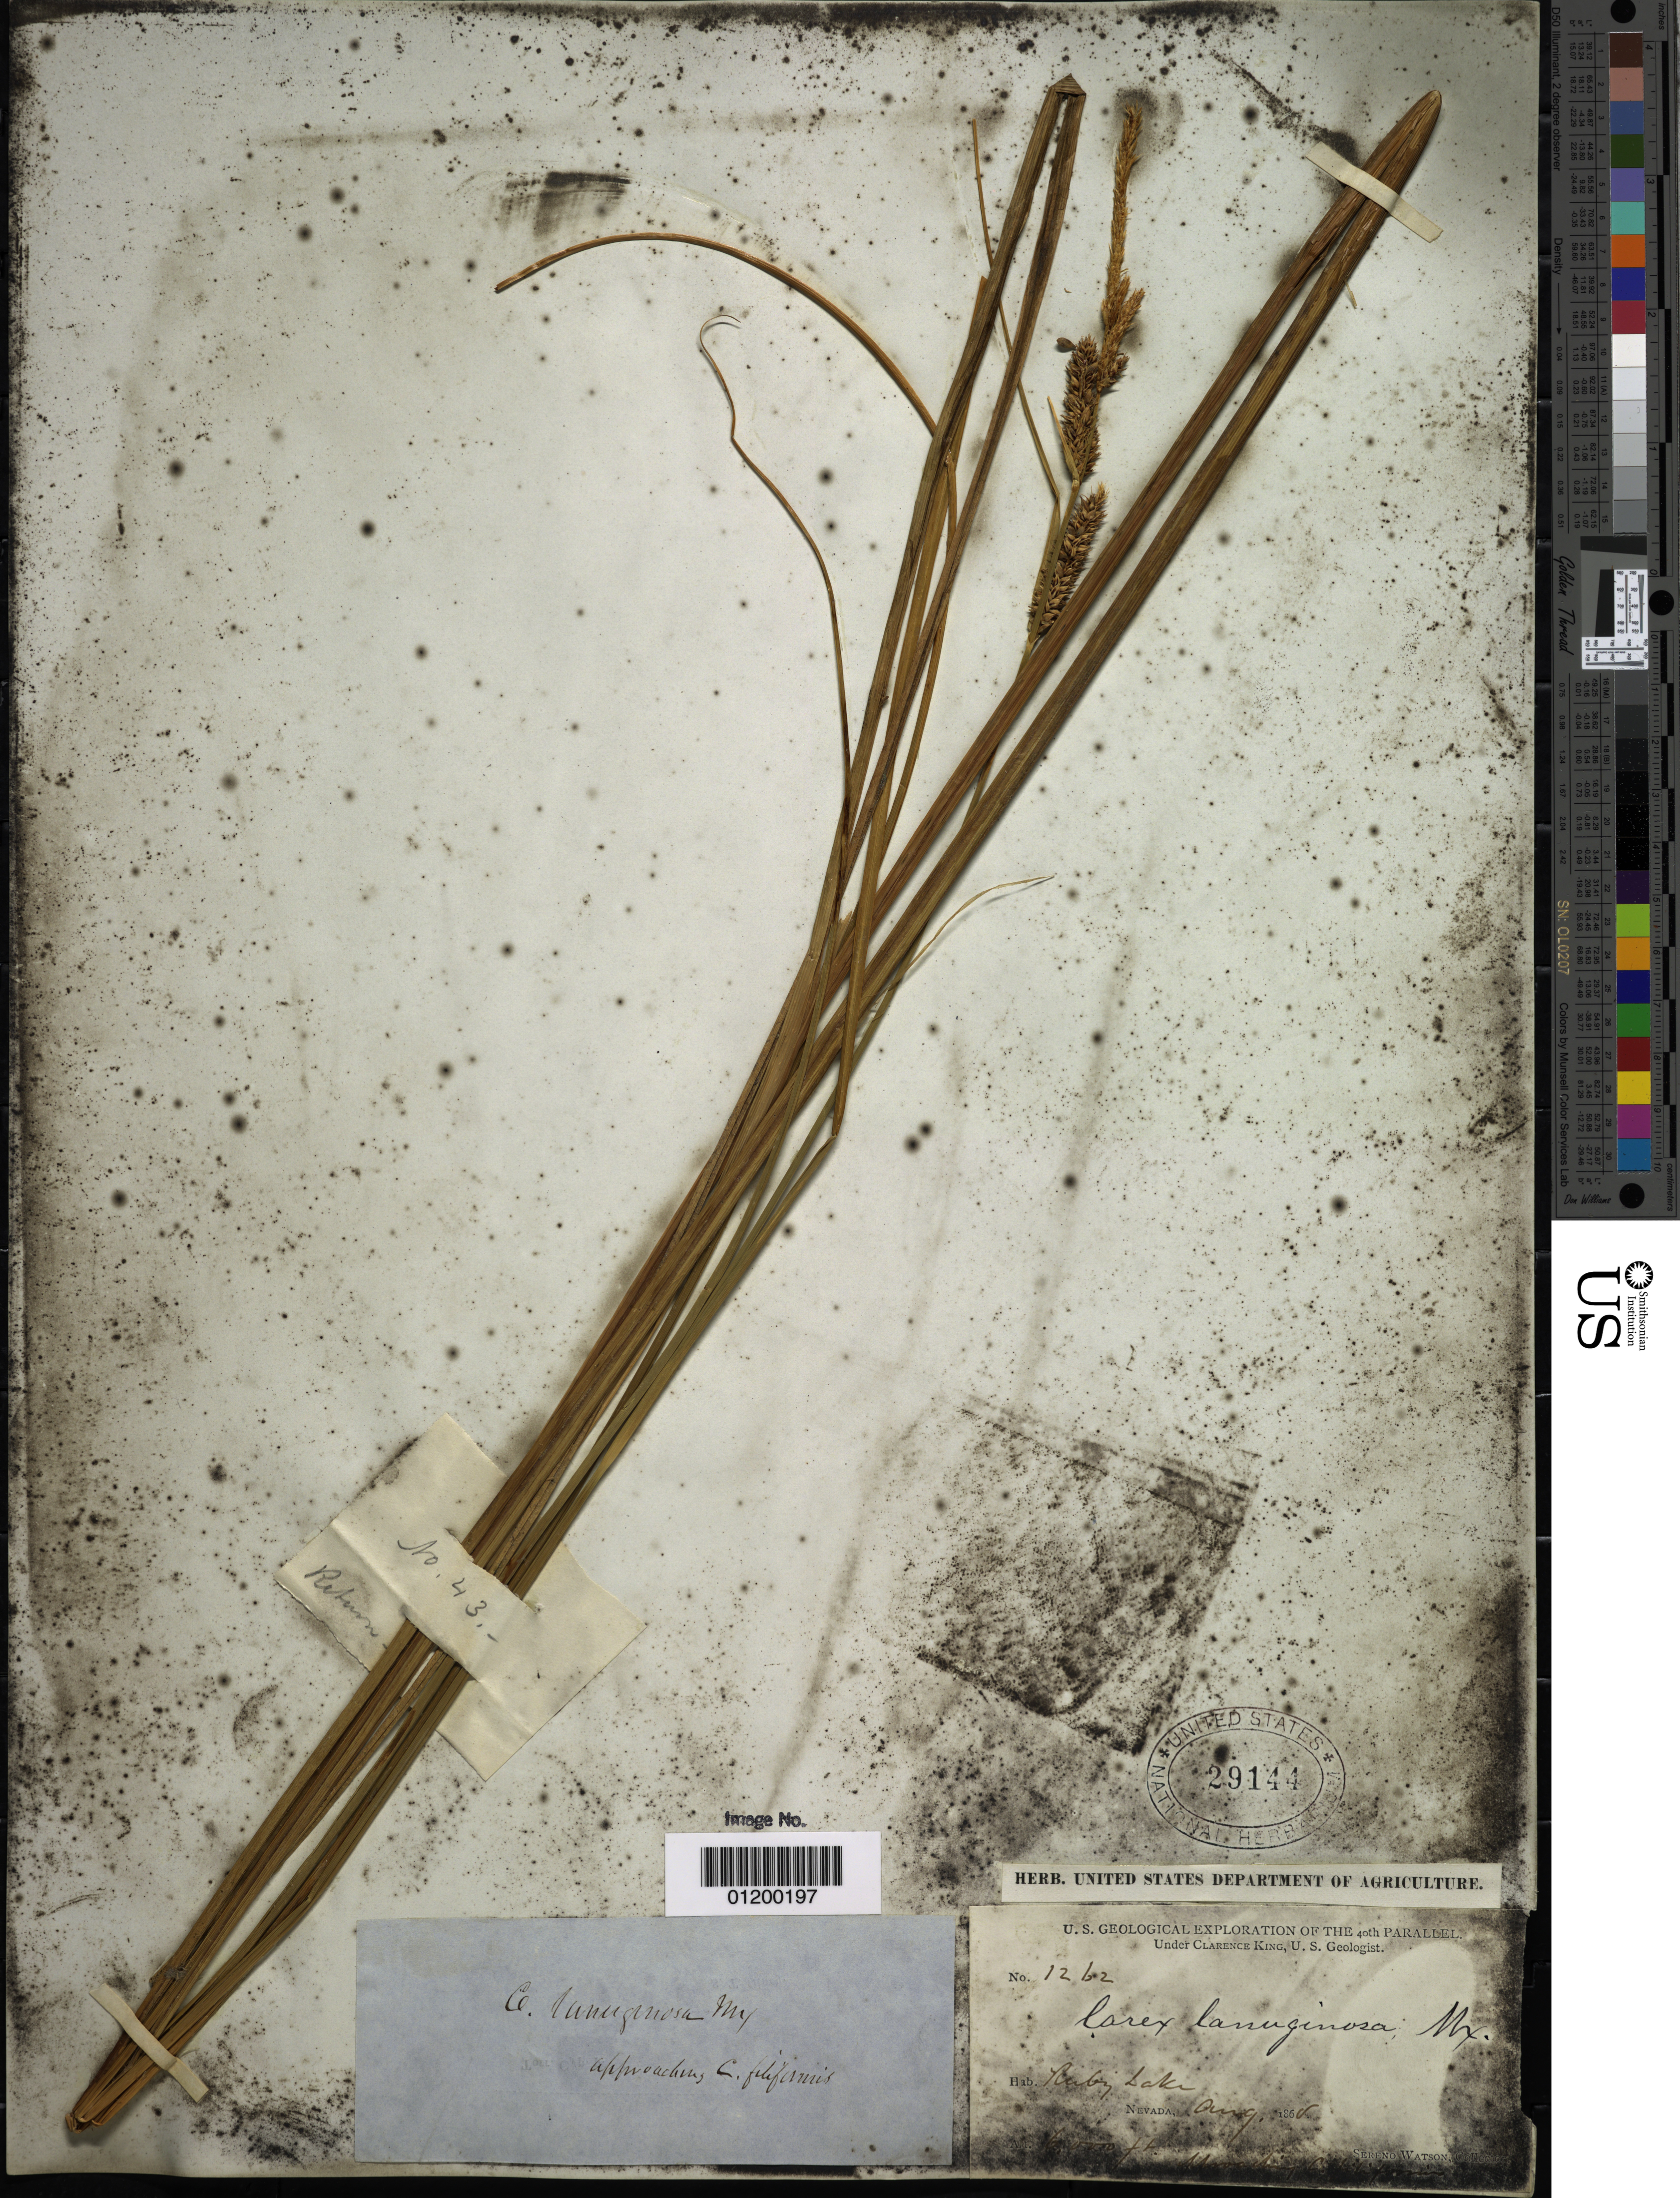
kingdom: Plantae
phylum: Tracheophyta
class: Liliopsida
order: Poales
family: Cyperaceae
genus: Carex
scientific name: Carex pellita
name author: Muhl. ex Willd.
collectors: S. Watson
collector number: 1262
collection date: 1868-08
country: United States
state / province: Nevada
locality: Ruby Lake.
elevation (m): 1829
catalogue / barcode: US 29144